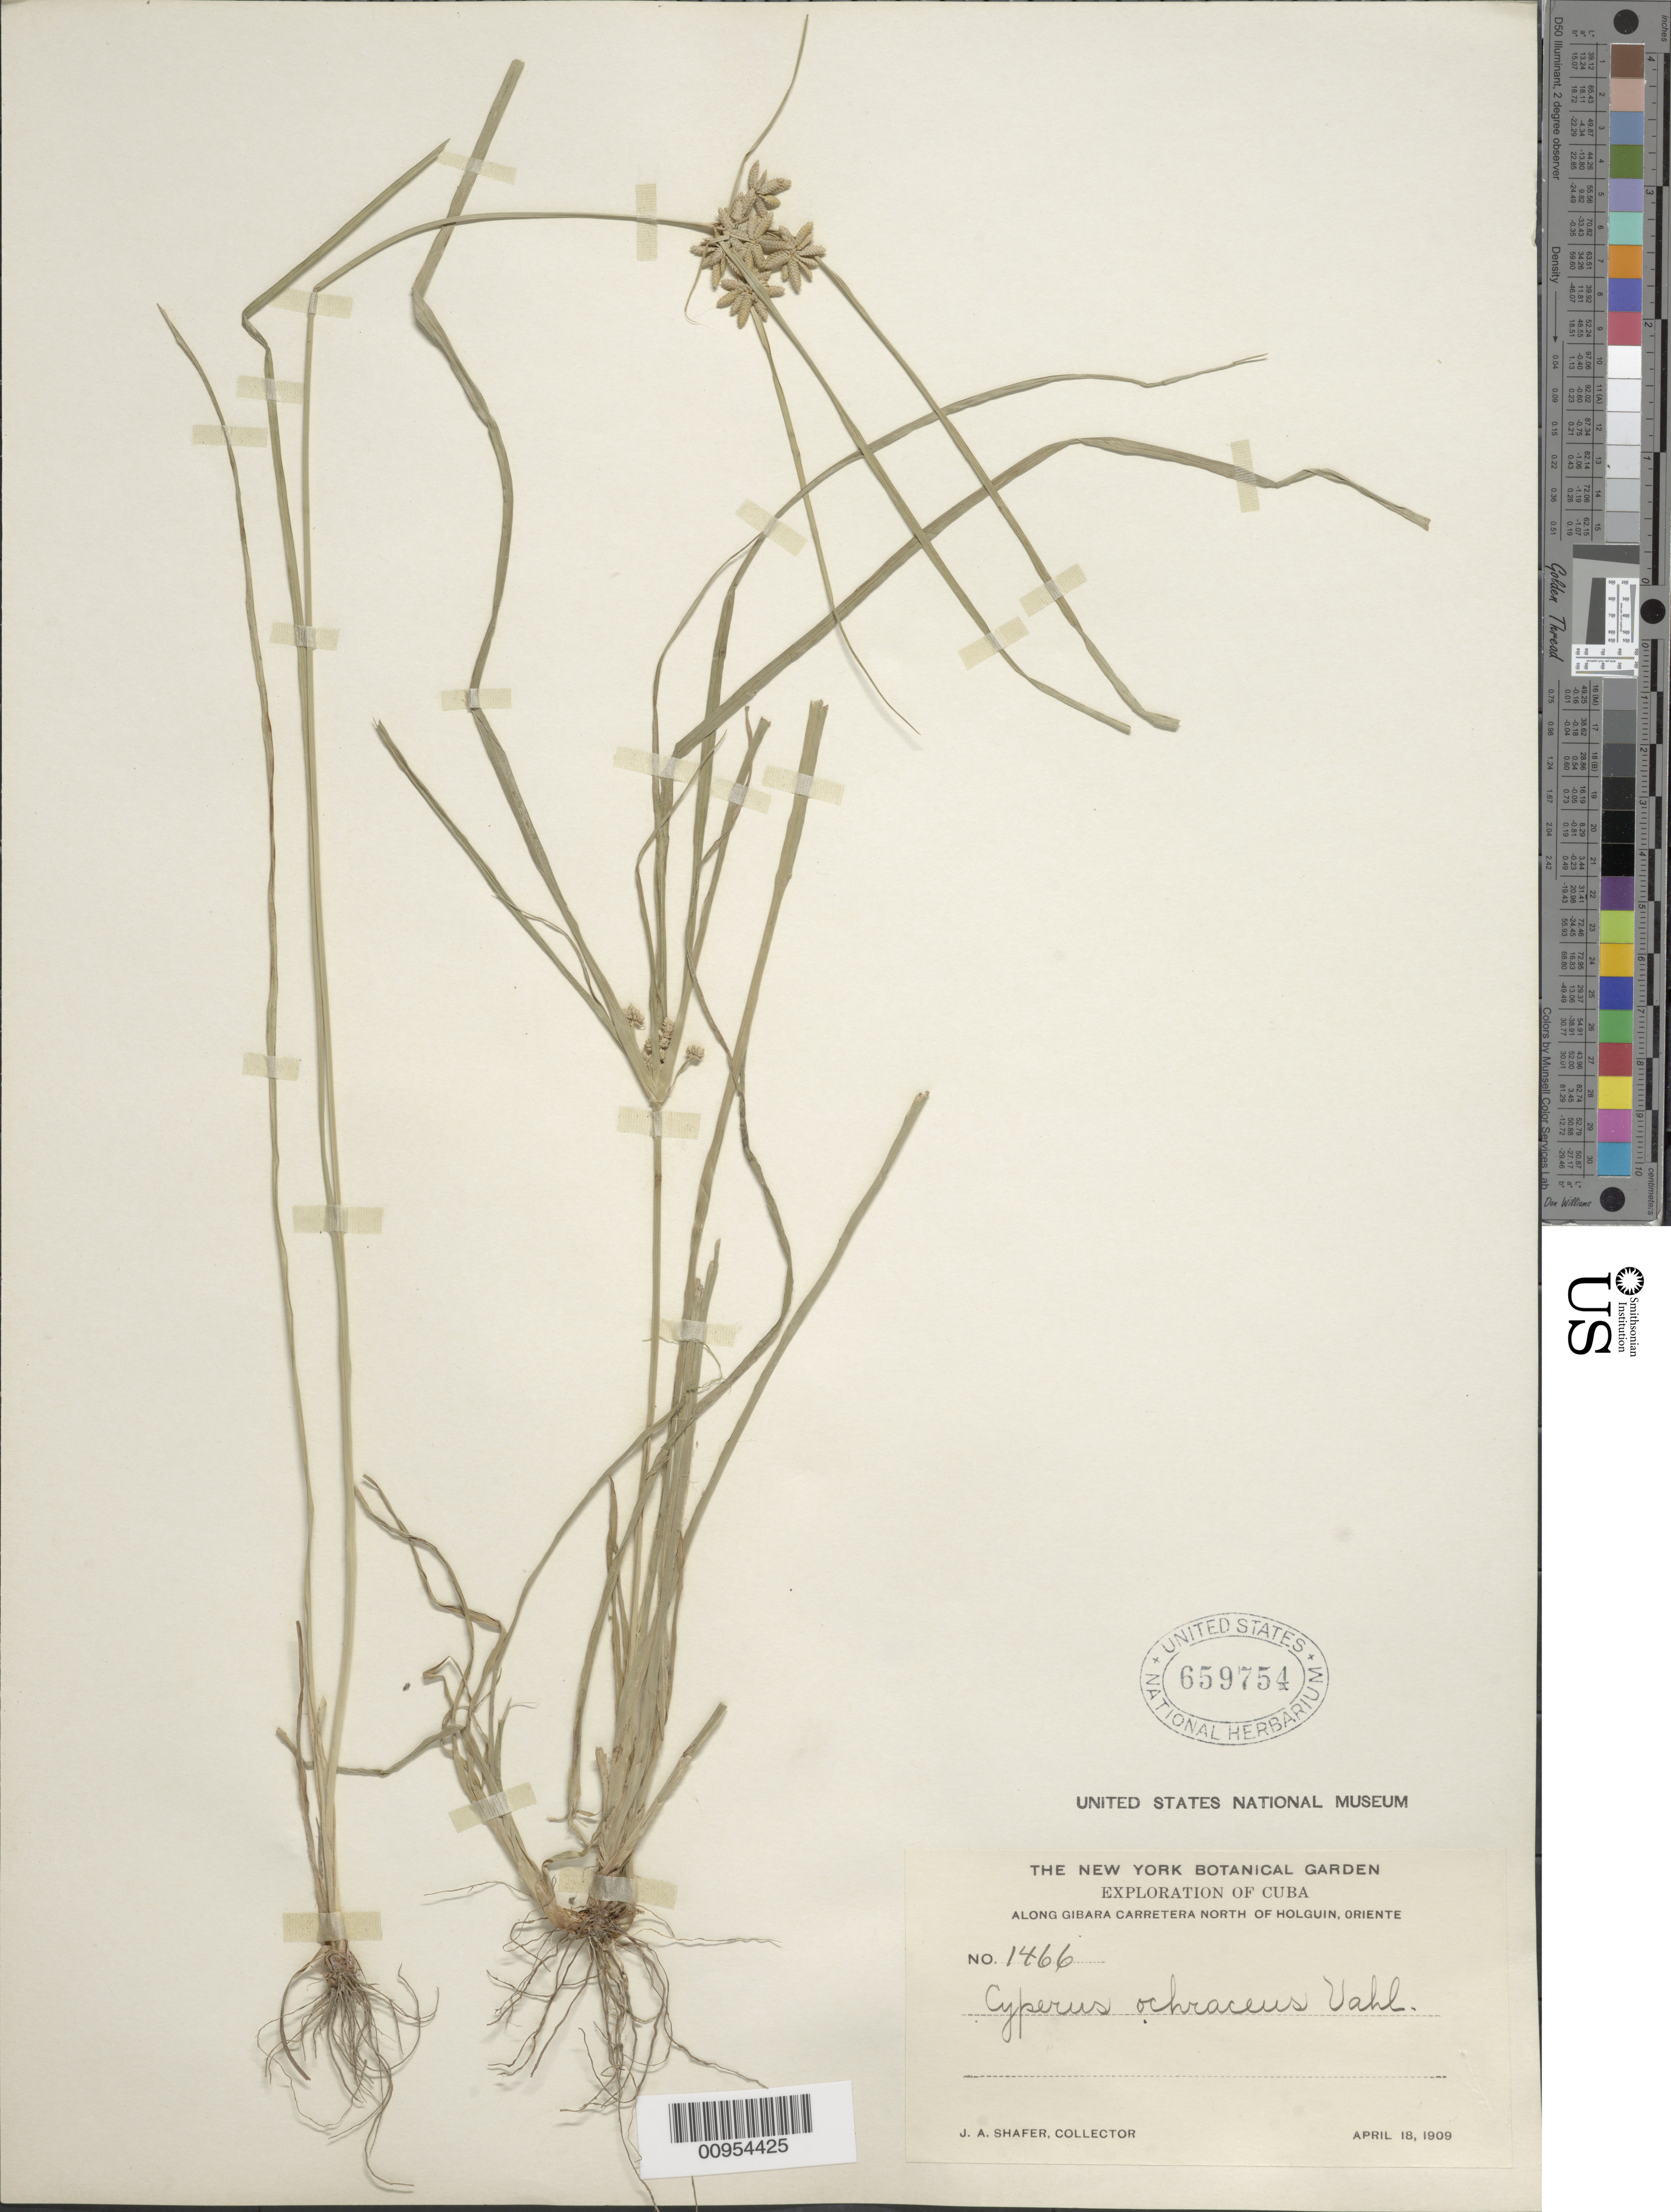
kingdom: Plantae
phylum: Tracheophyta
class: Liliopsida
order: Poales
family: Cyperaceae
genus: Cyperus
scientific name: Cyperus ochraceus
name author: Vahl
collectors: J. A. Shafer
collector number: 1466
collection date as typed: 18 Apr 1909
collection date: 1909-04-18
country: Cuba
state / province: Holguín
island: Cuba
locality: Along Gibara Carretera, N of Holguin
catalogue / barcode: US 659754